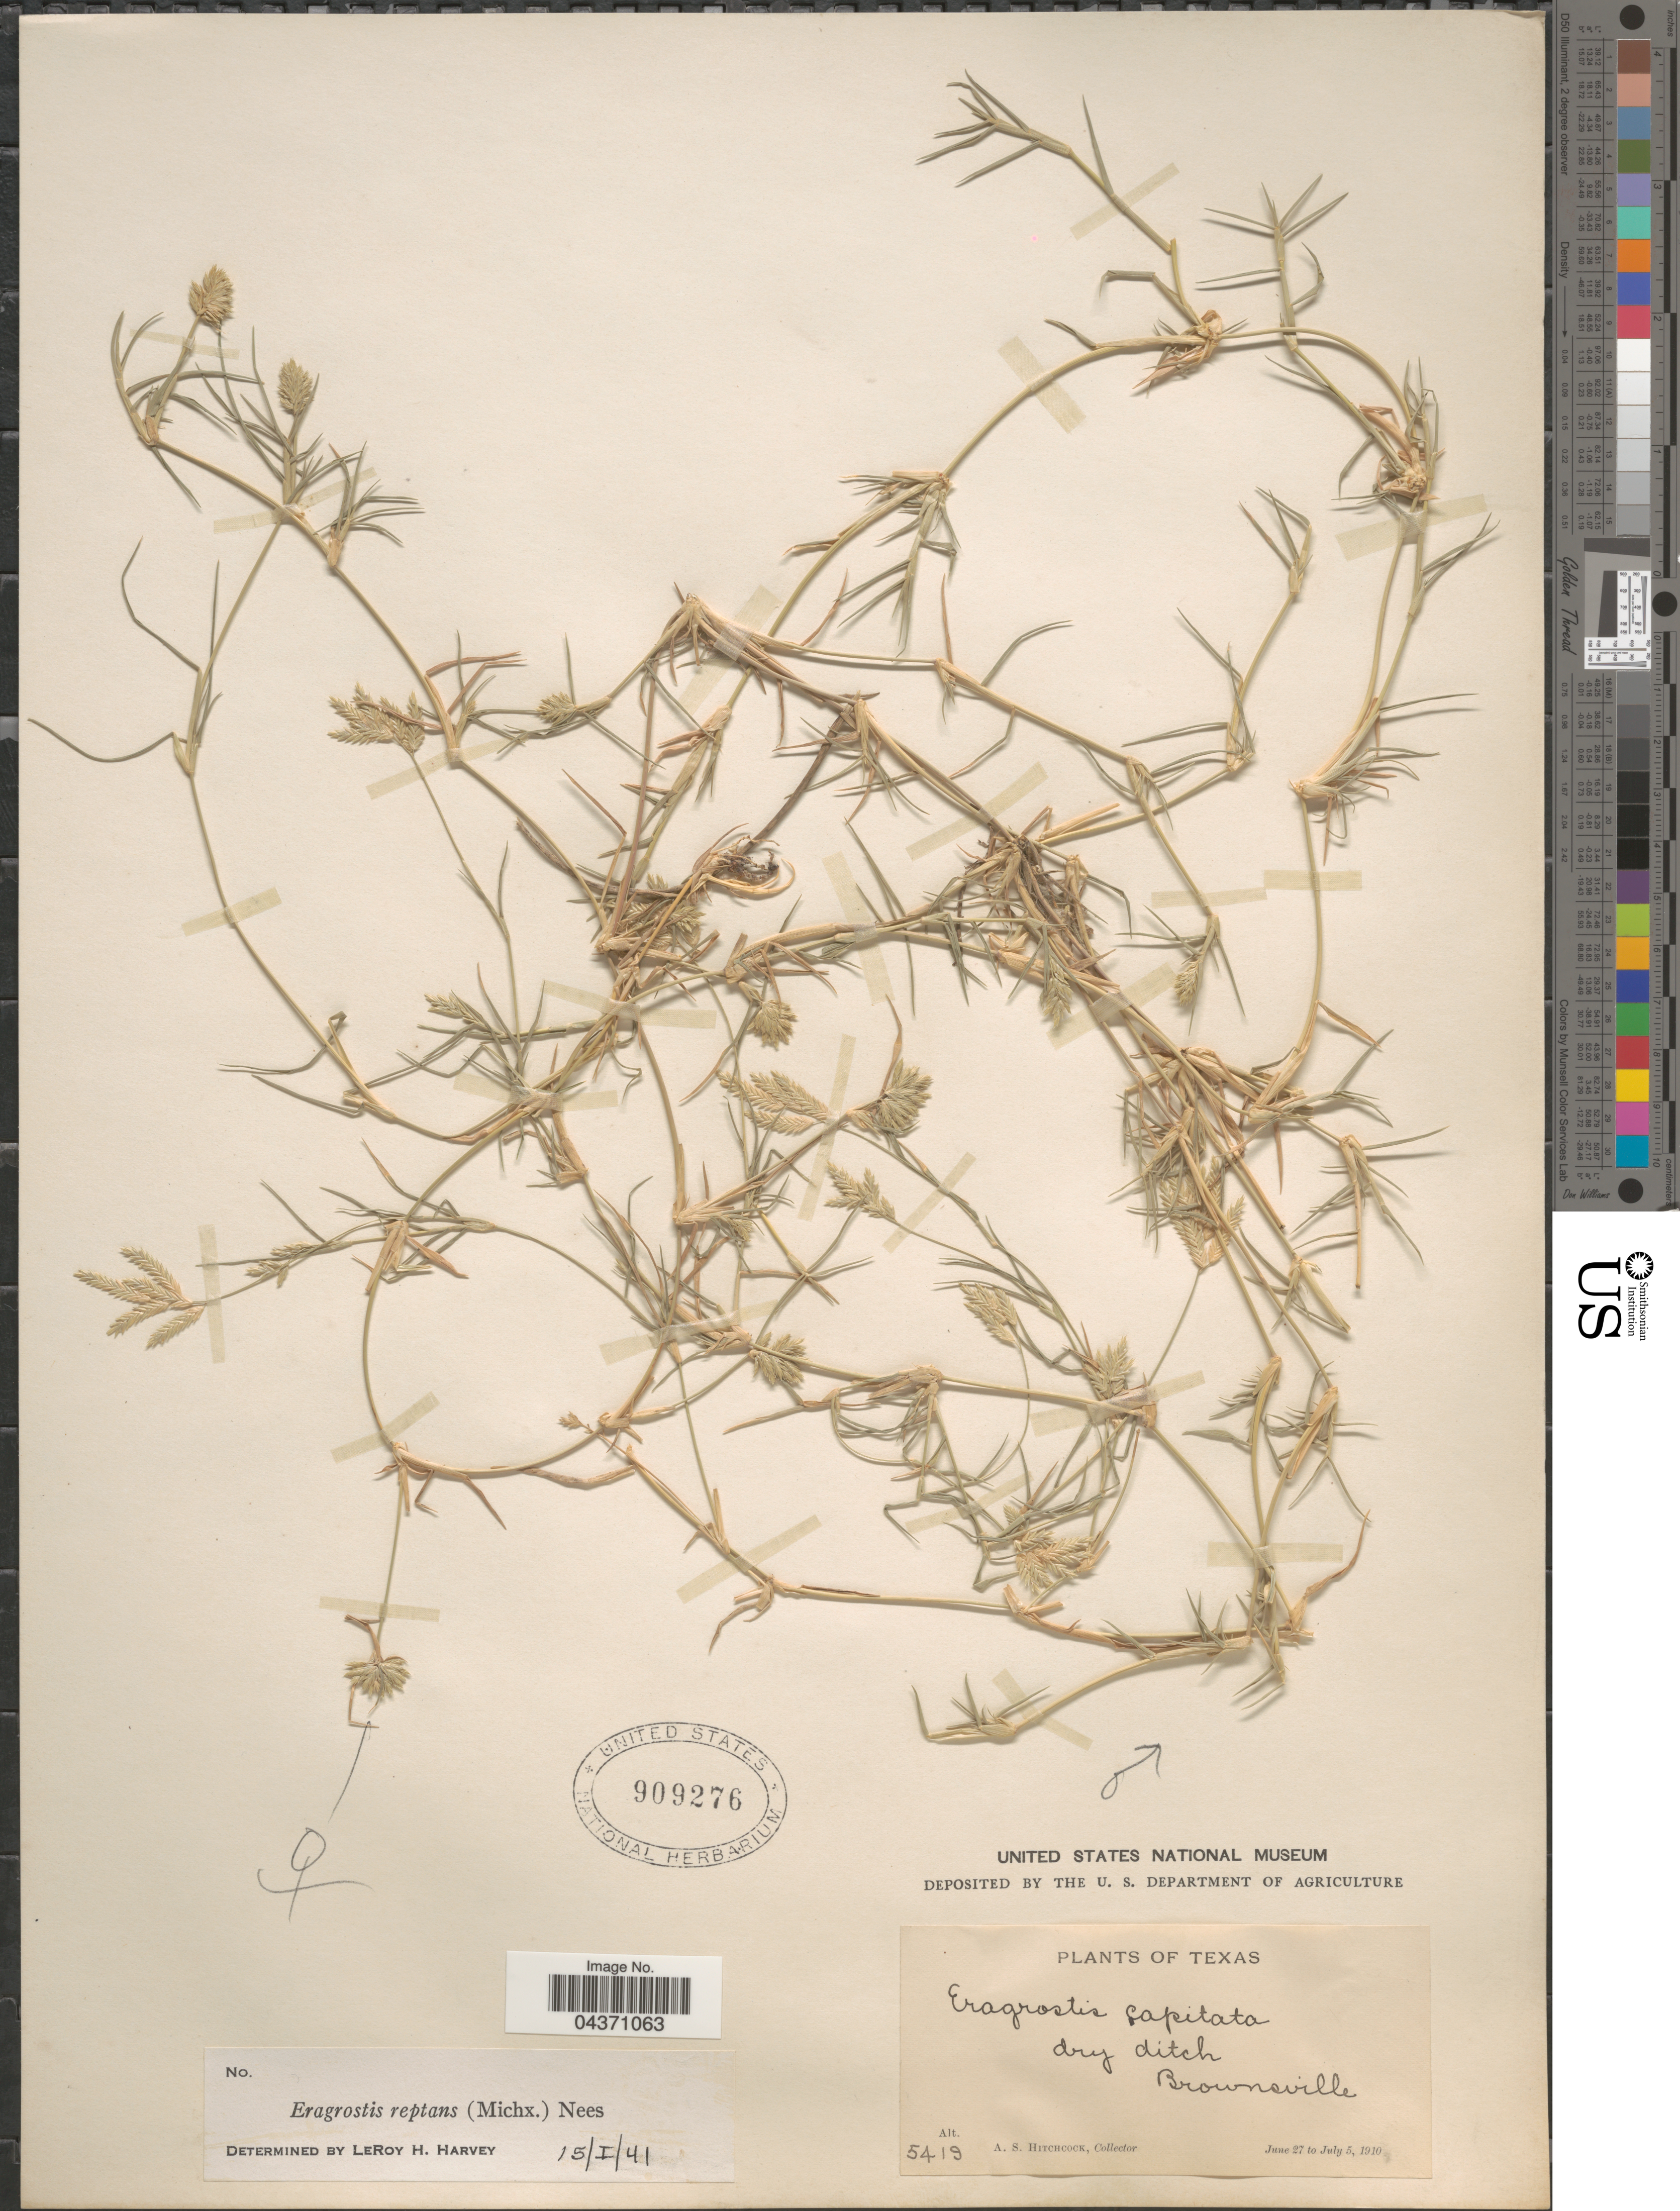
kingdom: Plantae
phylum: Tracheophyta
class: Liliopsida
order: Poales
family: Poaceae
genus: Eragrostis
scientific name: Eragrostis reptans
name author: (Michx.) Nees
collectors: A. S. Hitchcock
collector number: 5419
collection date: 1910-06-27/1910-07-05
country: United States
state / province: Texas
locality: Dry ditch Brownsville.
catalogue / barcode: US 909276